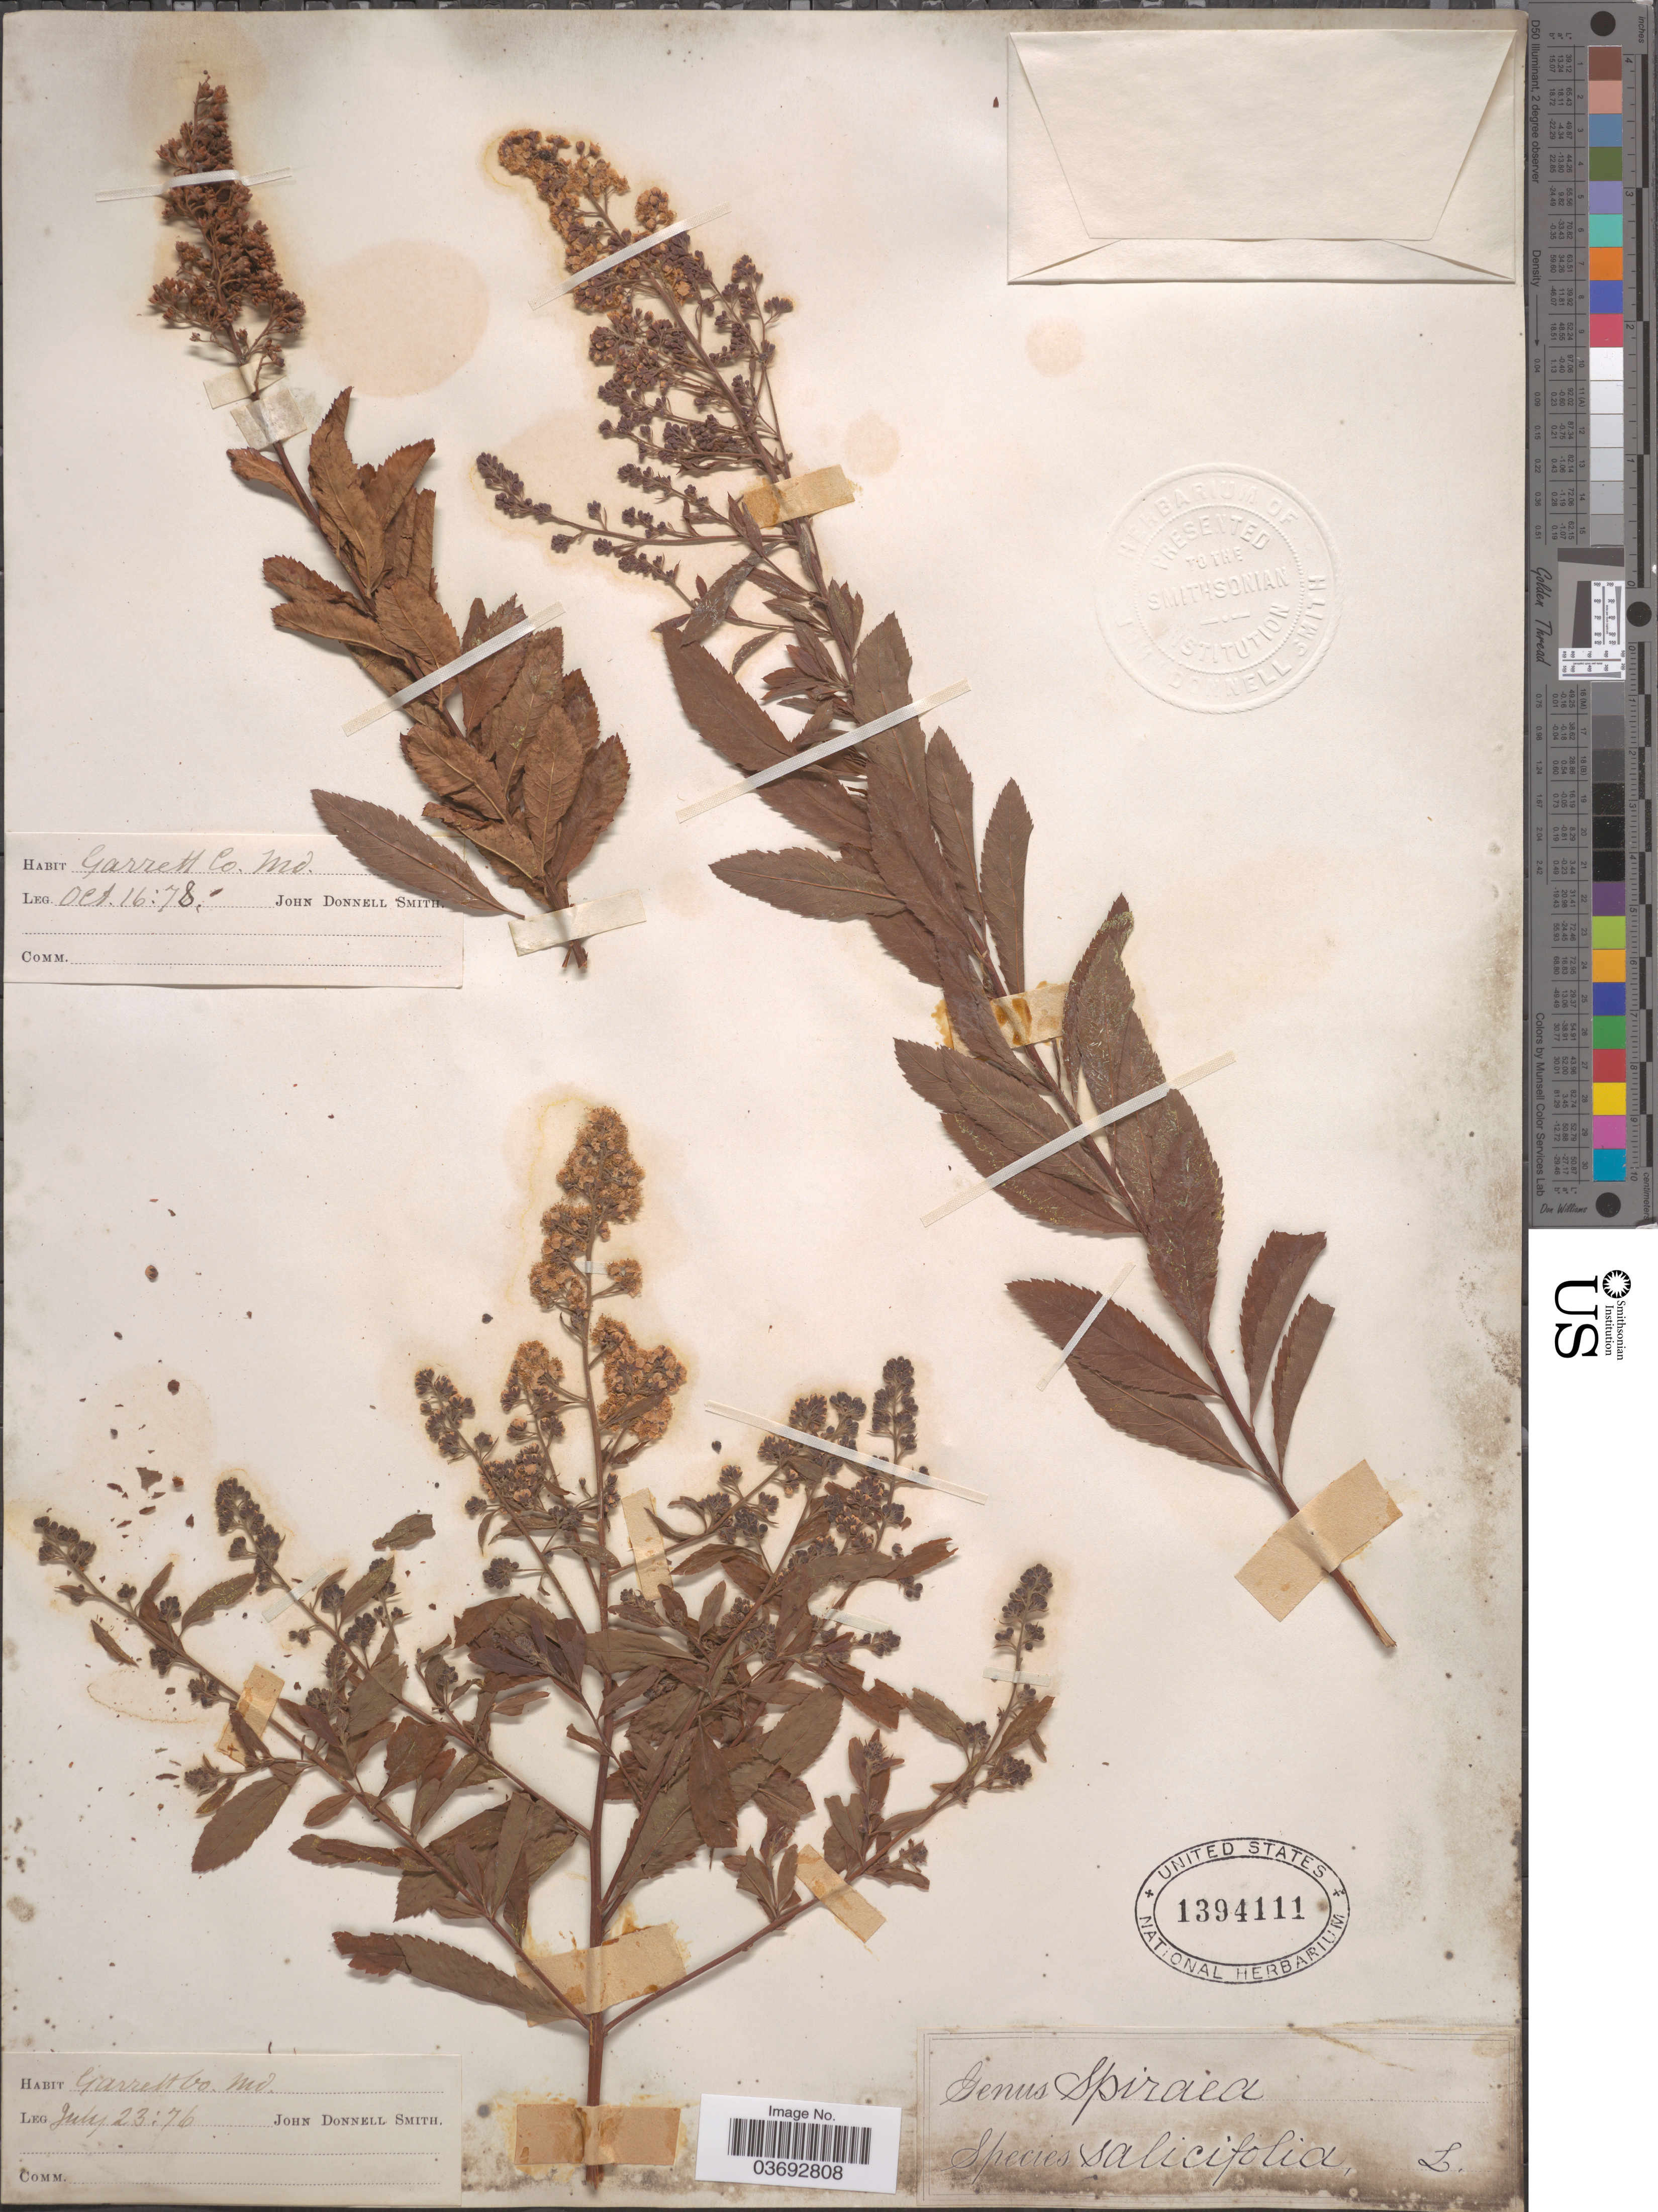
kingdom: Plantae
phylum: Tracheophyta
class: Magnoliopsida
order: Rosales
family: Rosaceae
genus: Spiraea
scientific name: Spiraea salicifolia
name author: L.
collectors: J. Donnell Smith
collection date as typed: Transcribed d/m/y: 23/7/76 to 16/10/78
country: United States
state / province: Maryland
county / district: Garrett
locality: Garrett Co.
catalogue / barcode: US 1394111